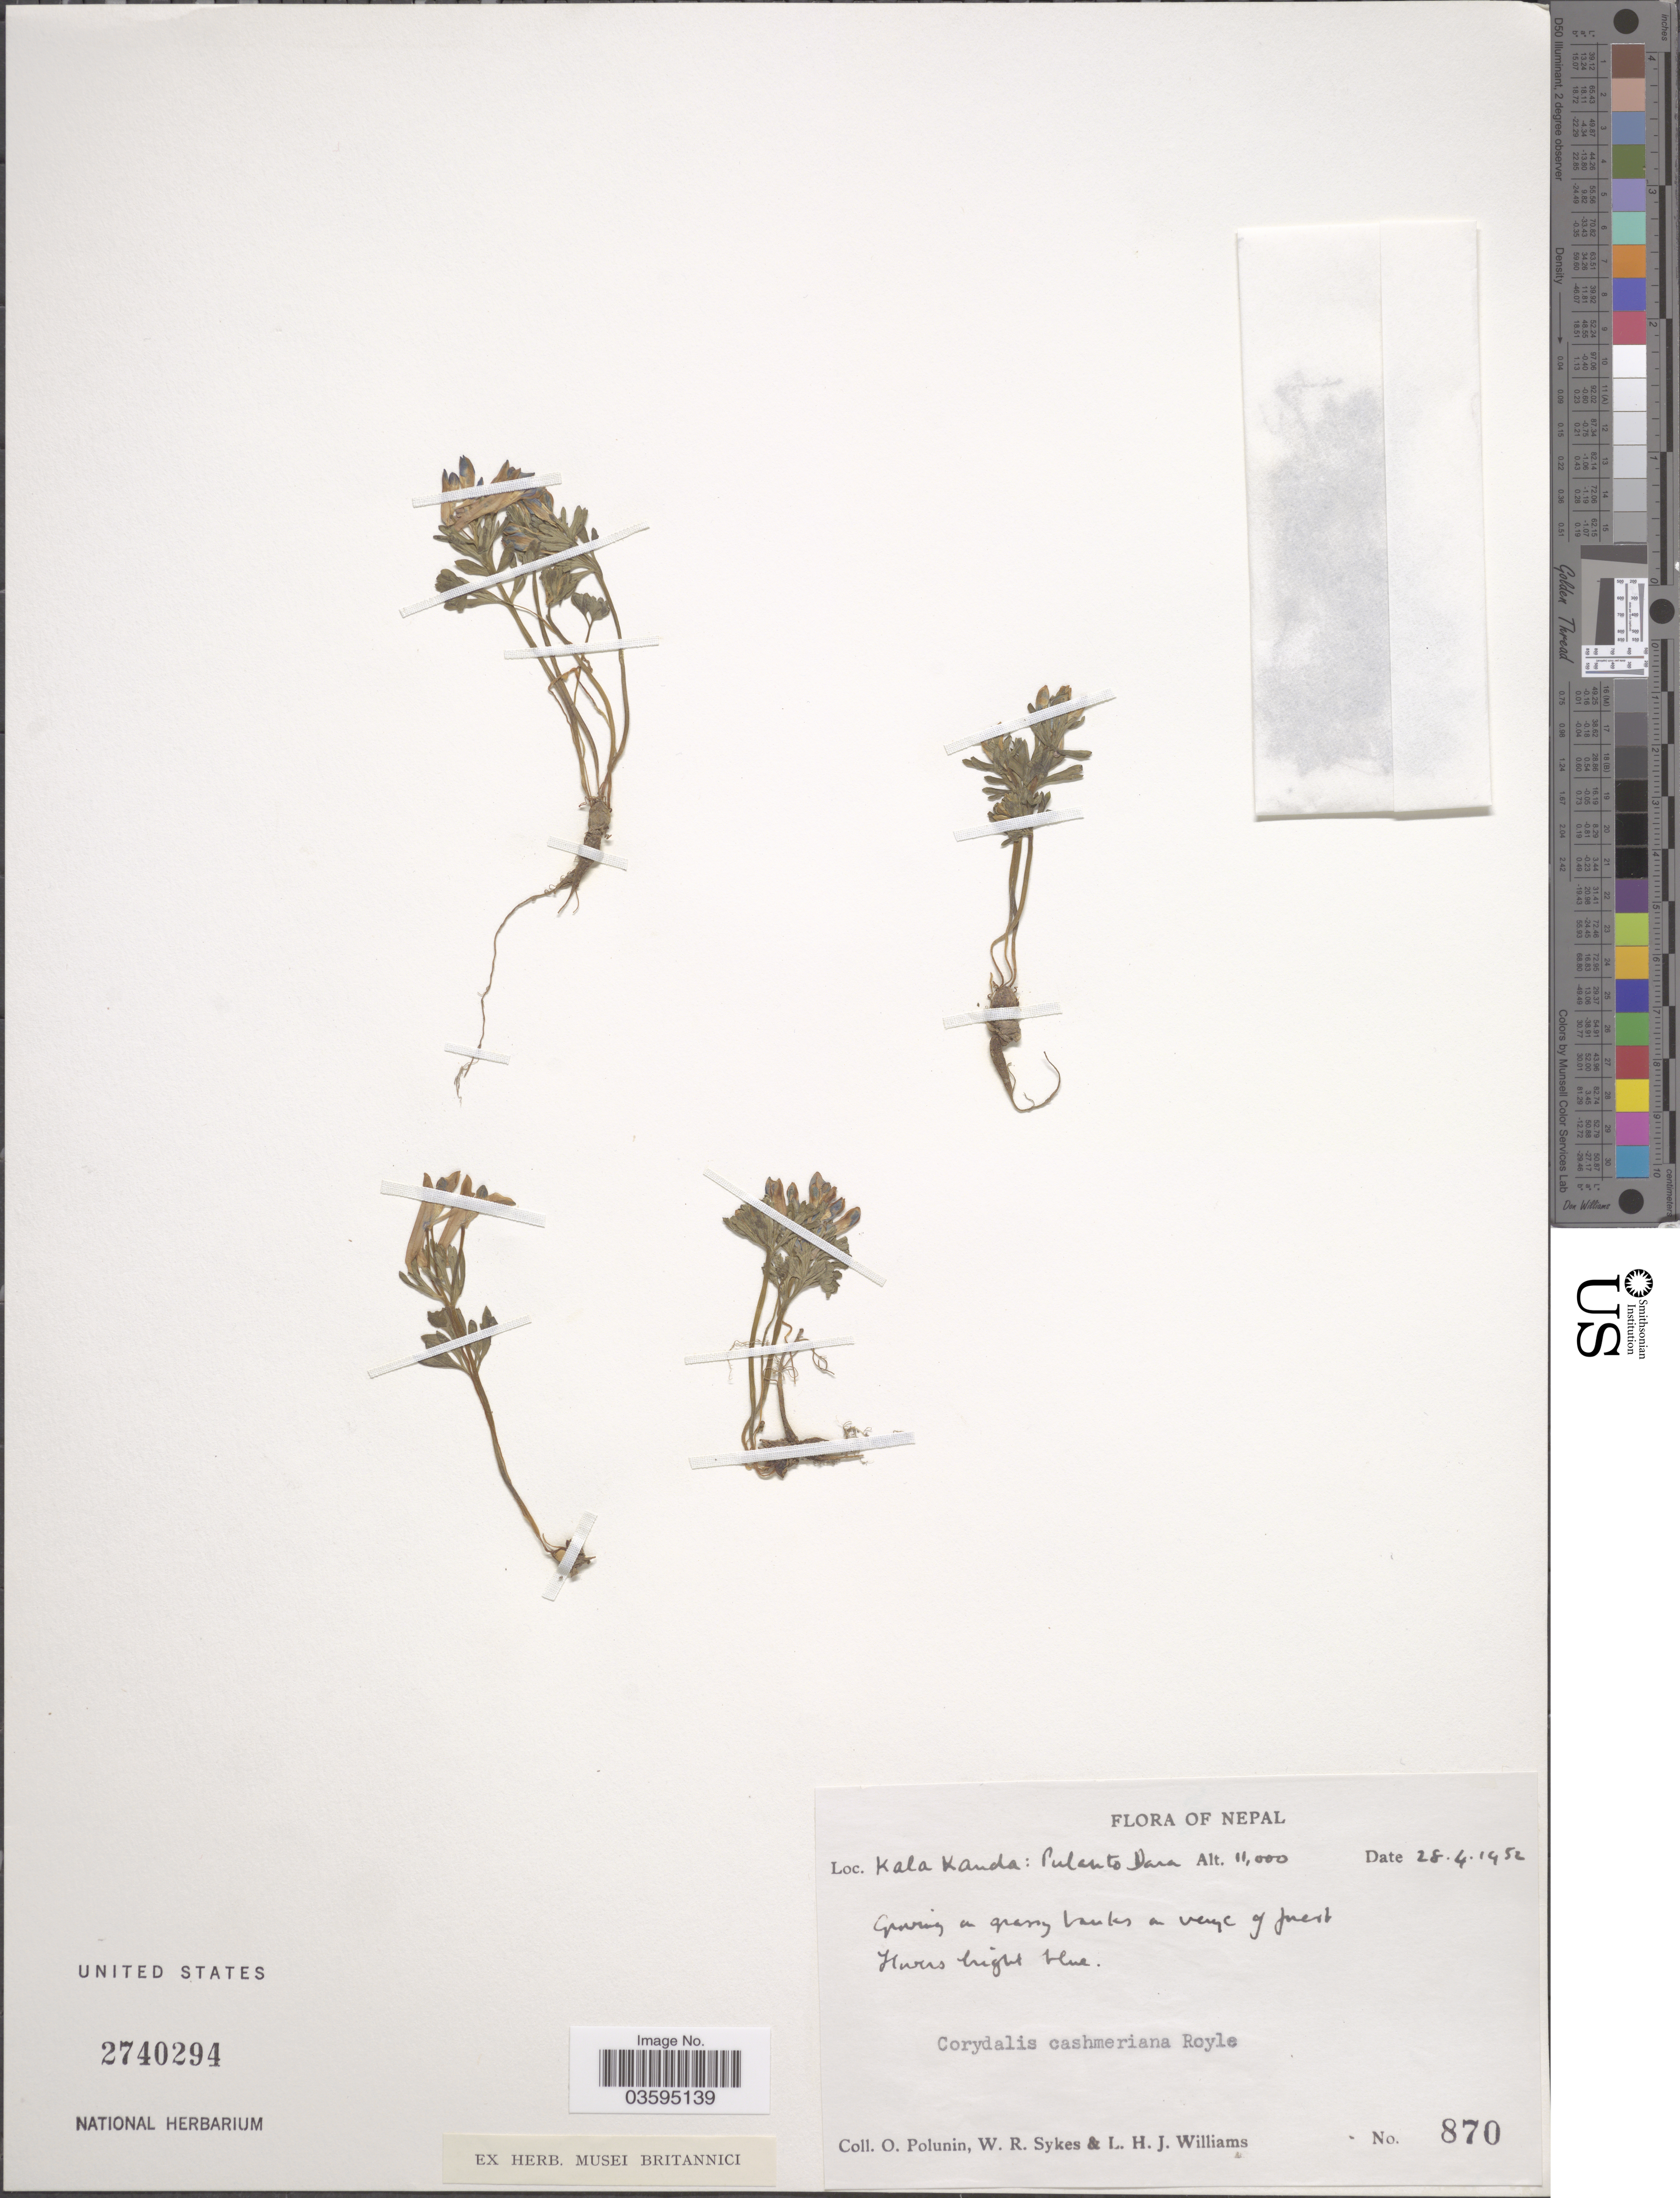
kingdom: Plantae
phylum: Tracheophyta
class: Magnoliopsida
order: Ranunculales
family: Papaveraceae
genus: Corydalis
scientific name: Corydalis cashmeriana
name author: Royle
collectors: O. V. Polunin, W. R. Sykes & H. Williams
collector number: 870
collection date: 1952-04-28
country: Nepal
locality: Kala Kanda: Pulen to Dara.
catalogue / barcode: US 2740294